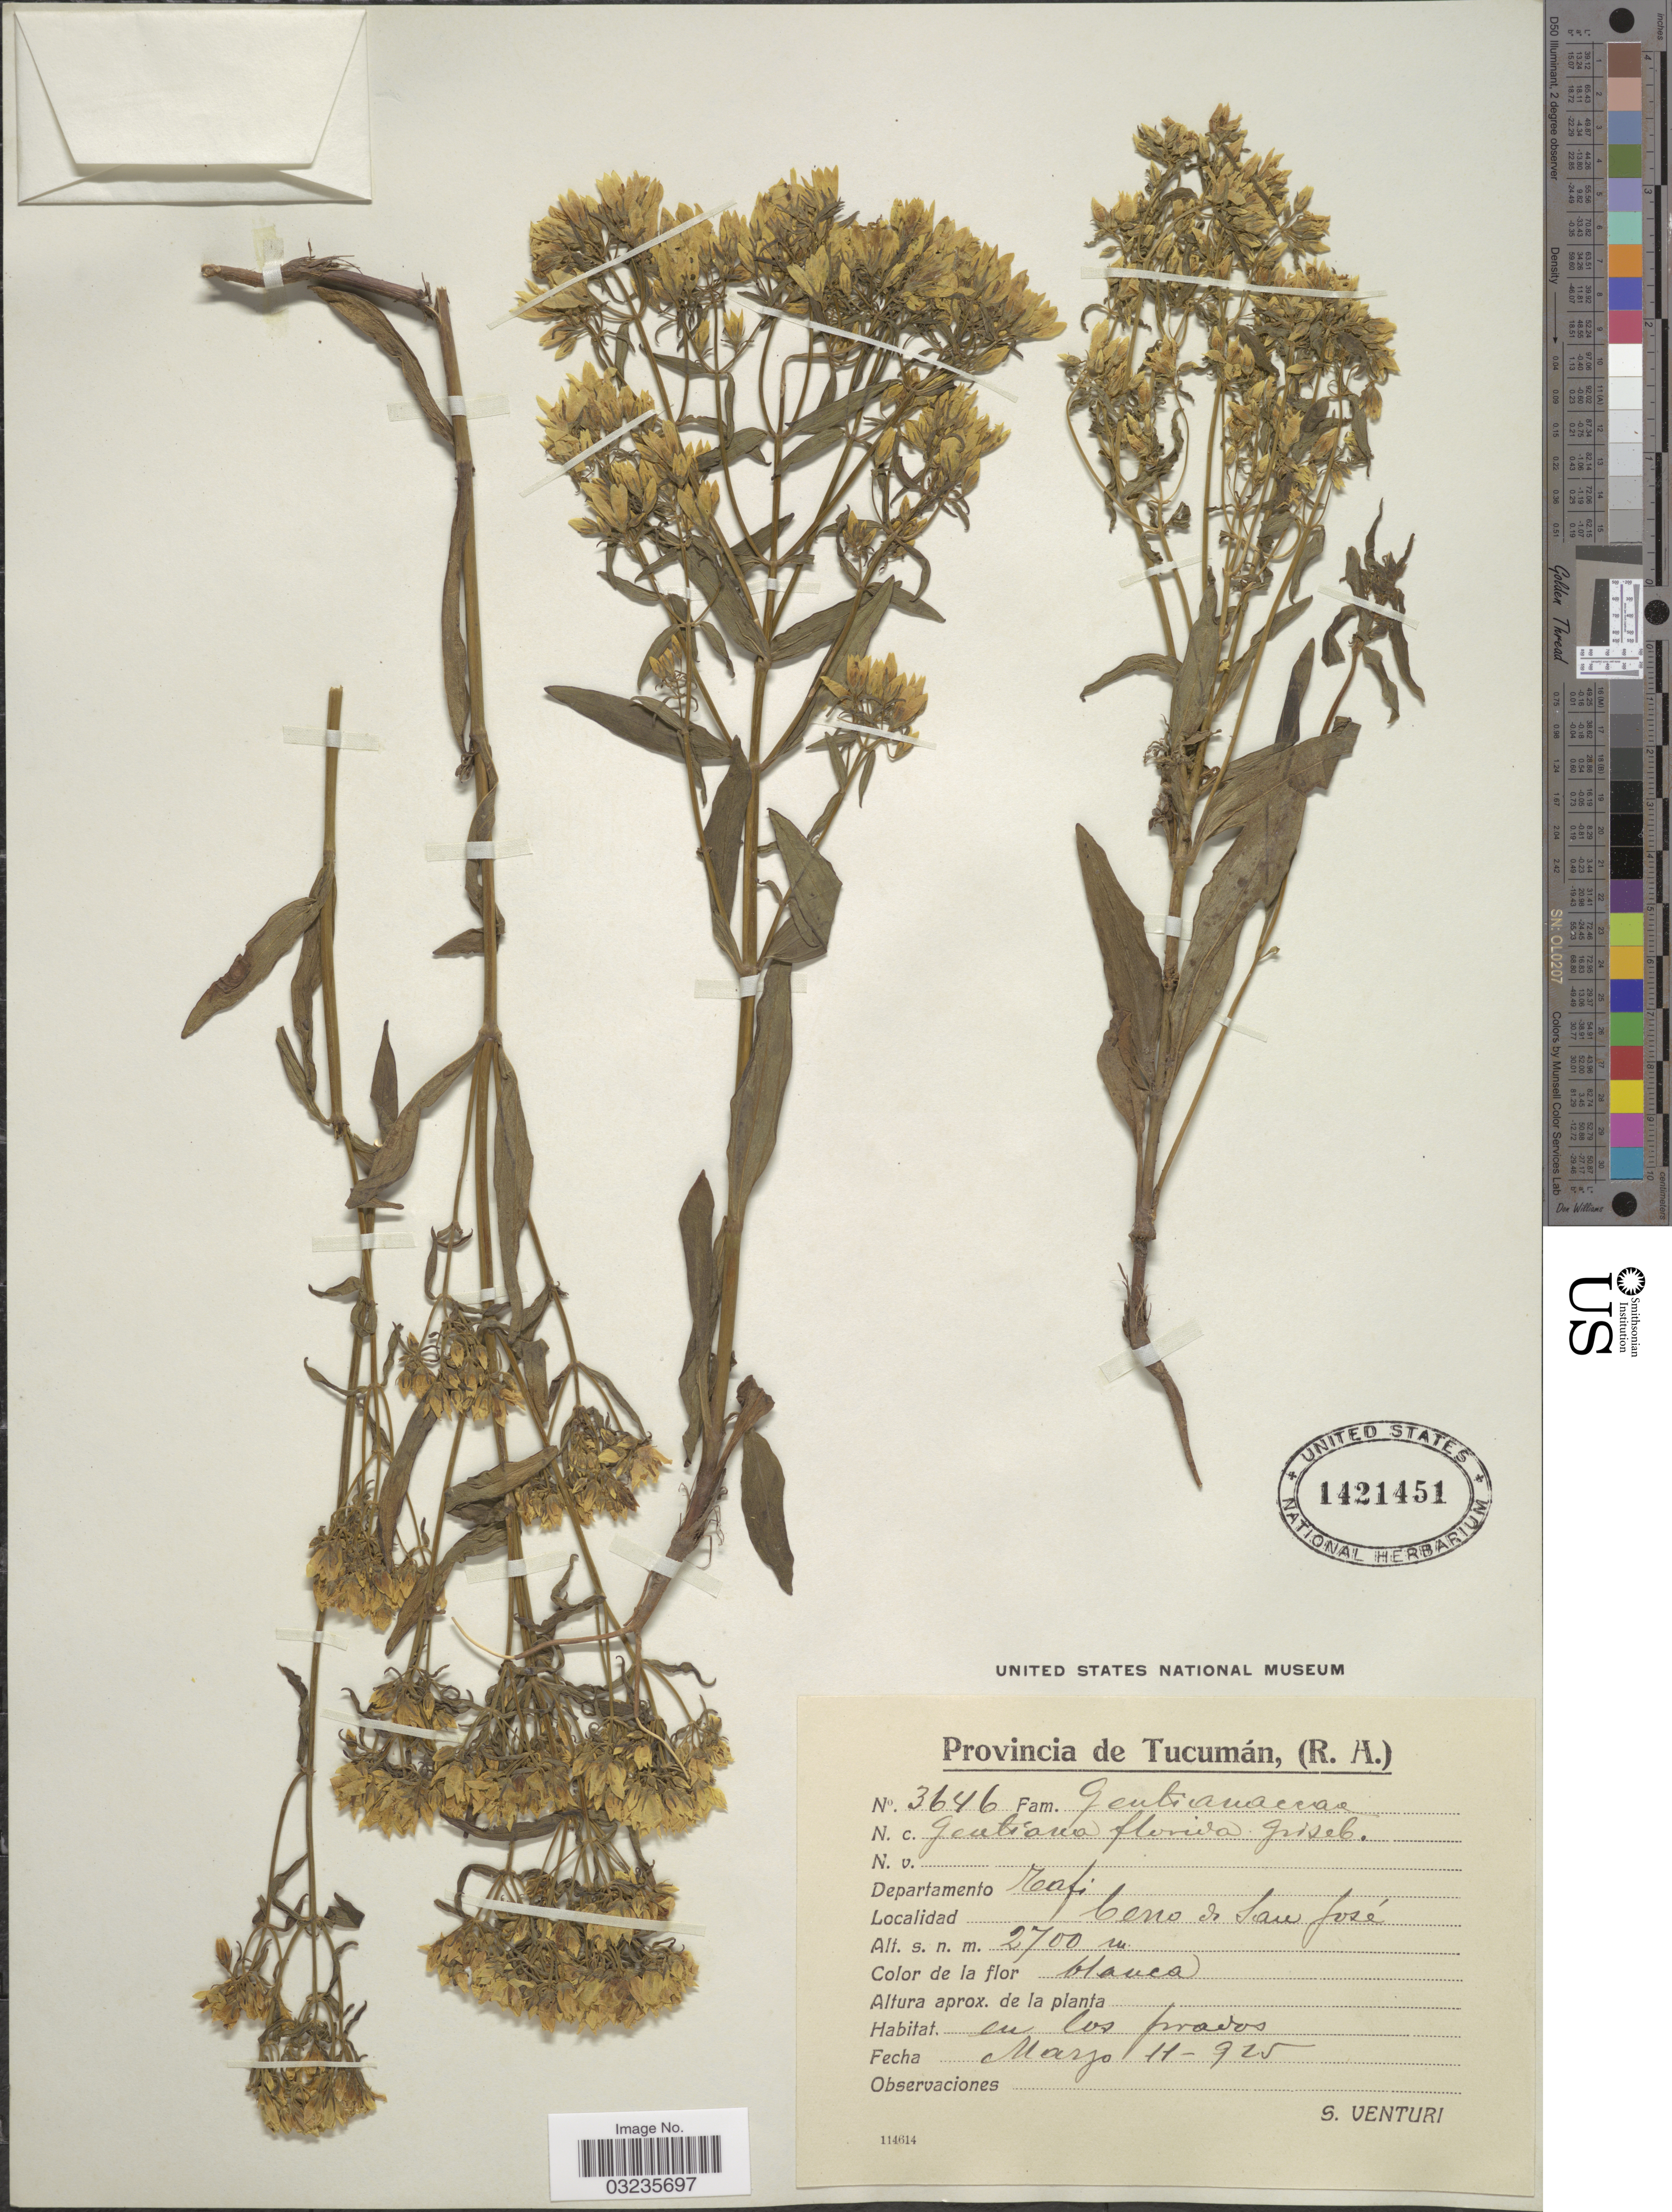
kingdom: Plantae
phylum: Tracheophyta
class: Magnoliopsida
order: Gentianales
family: Gentianaceae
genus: Gentiana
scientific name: Gentiana florida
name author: Griseb.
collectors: S. Venturi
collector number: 3646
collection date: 1925-03-11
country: Argentina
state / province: Tucuman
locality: Departamento Tafi. Cerro de San José.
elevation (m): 2700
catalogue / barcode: US 1421451